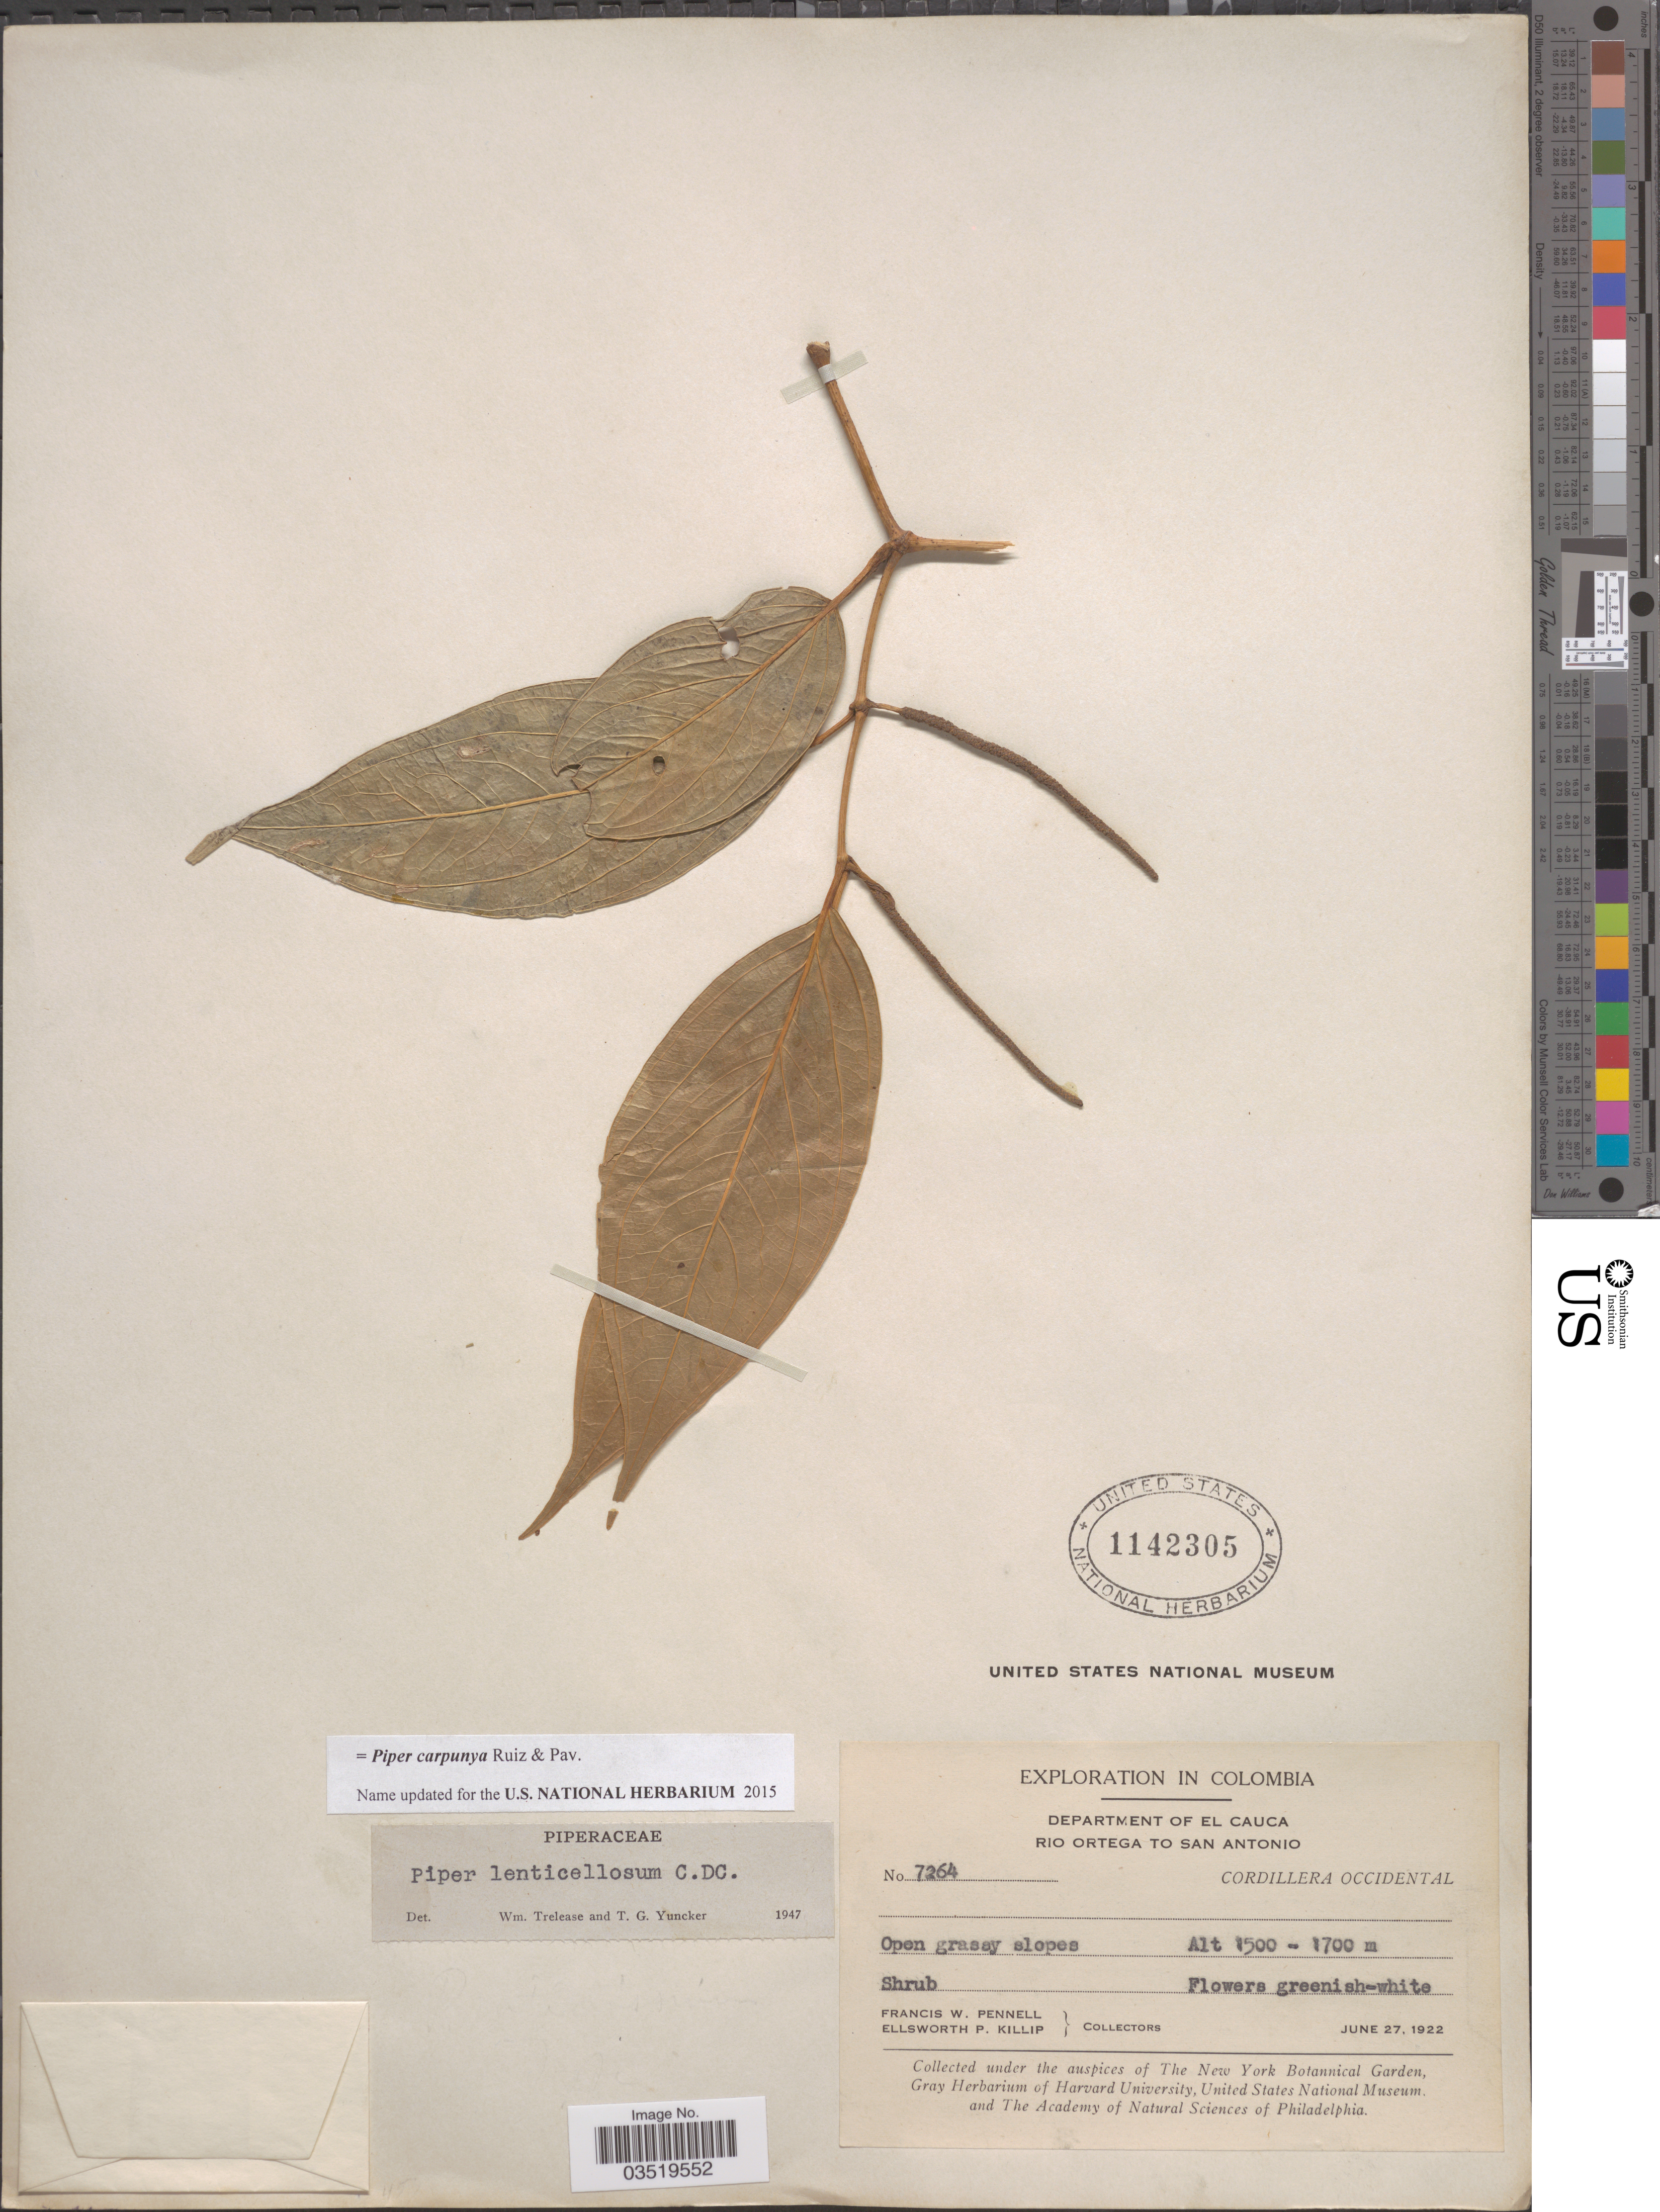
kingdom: Plantae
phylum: Tracheophyta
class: Magnoliopsida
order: Piperales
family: Piperaceae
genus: Piper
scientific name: Piper carpunya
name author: Ruiz & Pav.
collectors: F. W. Pennell & E. P. Killip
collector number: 7264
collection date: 1922-06-27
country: Colombia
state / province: Cauca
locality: Department of El Cauca. Rio Ortega to San Antonio. Cordillera Occidental.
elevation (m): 1500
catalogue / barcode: US 1142305